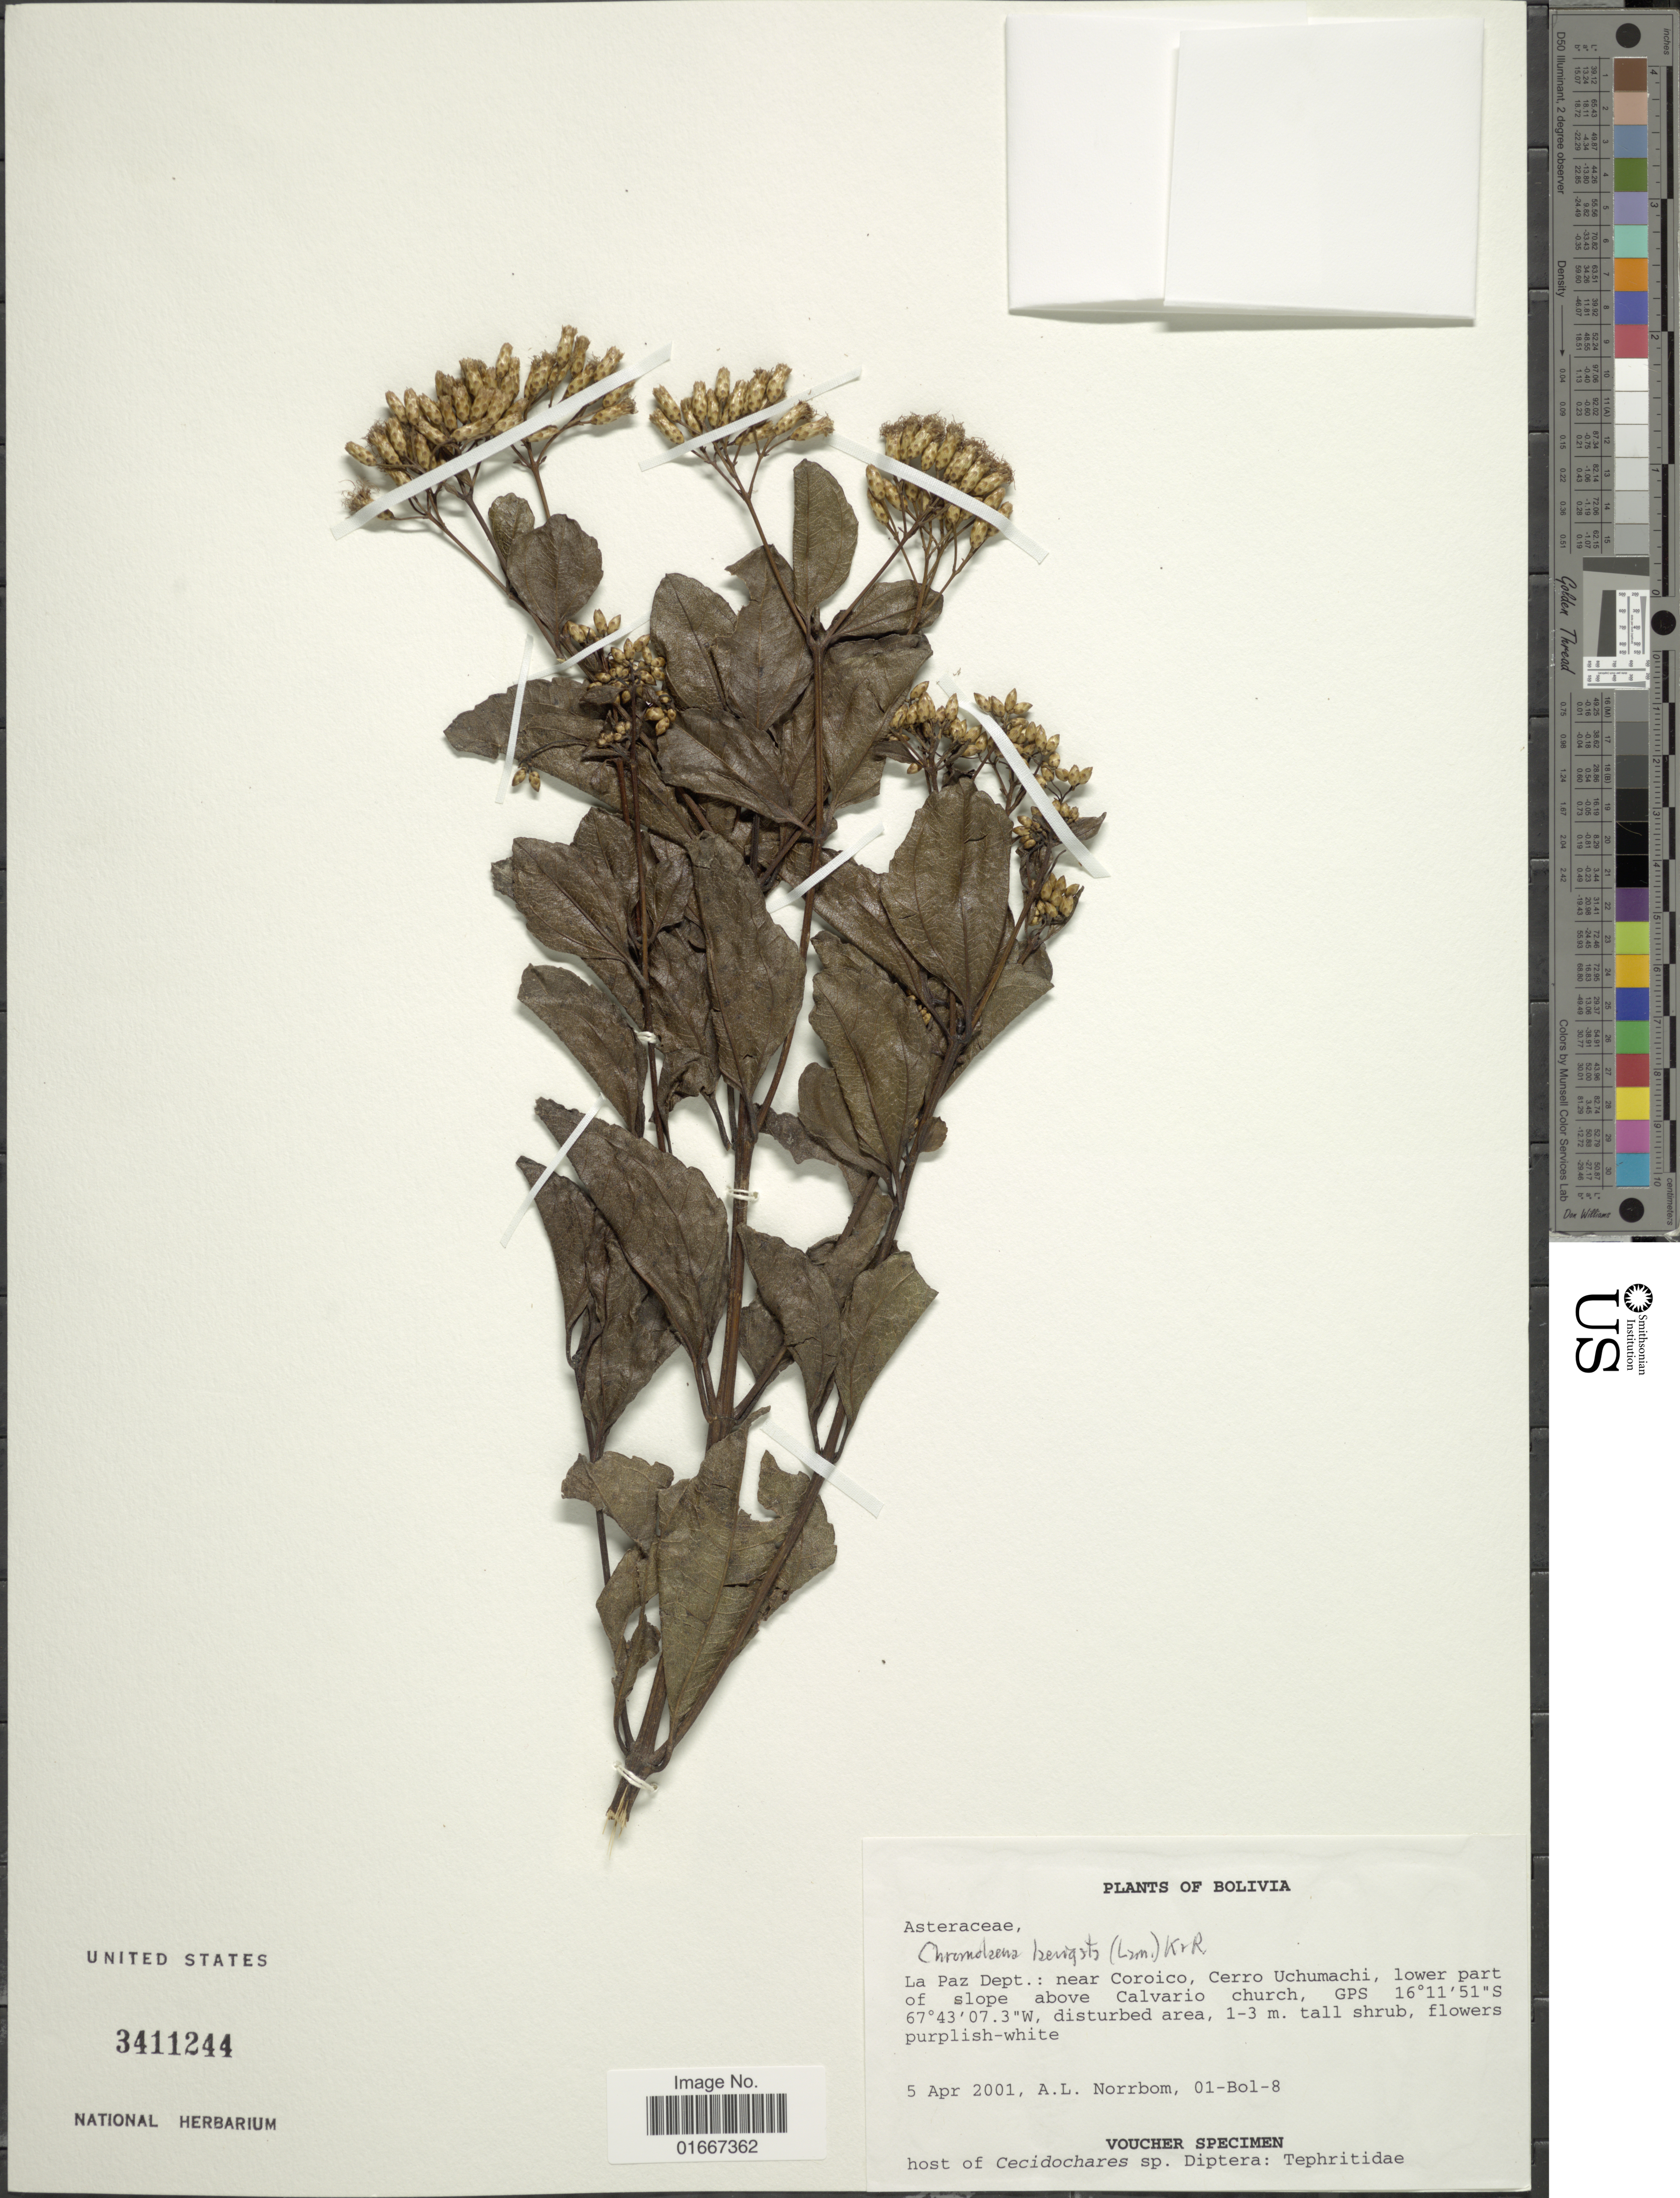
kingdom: Plantae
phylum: Tracheophyta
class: Magnoliopsida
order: Asterales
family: Asteraceae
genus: Chromolaena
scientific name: Chromolaena laevigata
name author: (Lam.) R.M. King & H. Rob.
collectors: A. L. Norrbom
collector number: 01Bol8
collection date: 2001-04-05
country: Bolivia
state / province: La Paz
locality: Near Coroico, Cerro Uchumachi, lower part of slope above Calvario church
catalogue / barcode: US 3411244